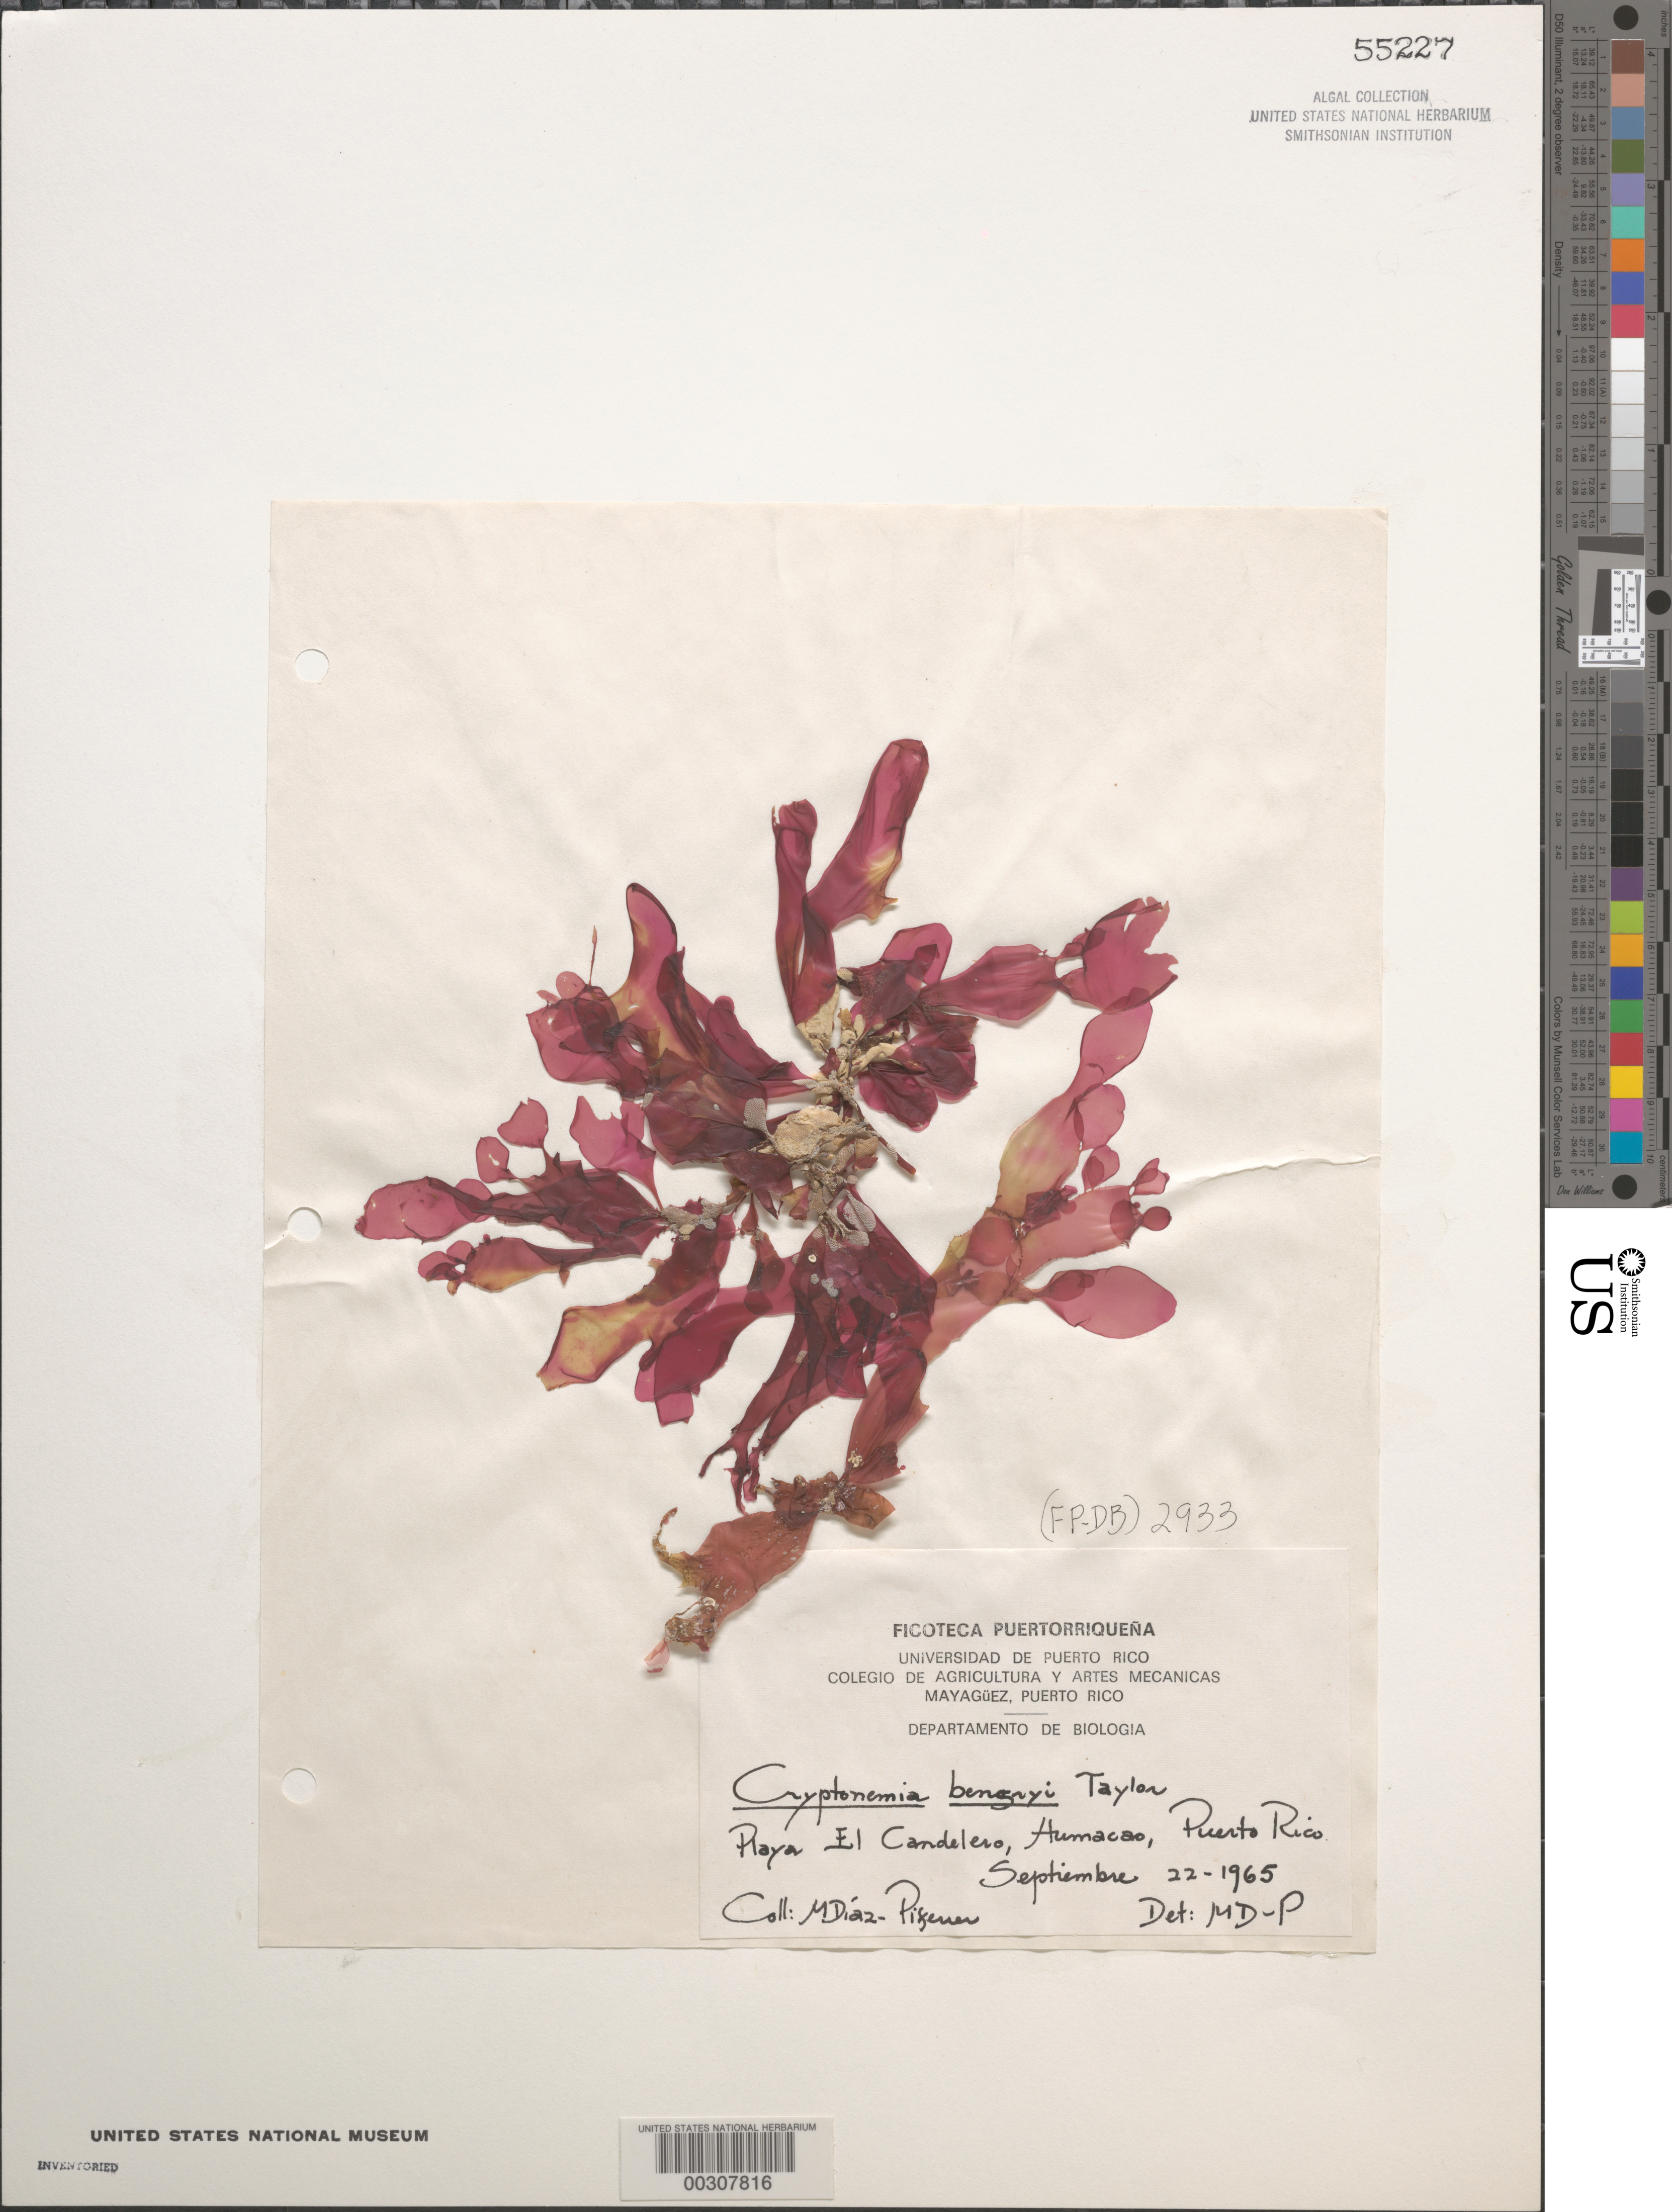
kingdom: Plantae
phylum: Rhodophyta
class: Florideophyceae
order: Halymeniales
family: Halymeniaceae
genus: Cryptonemia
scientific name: Cryptonemia bengryi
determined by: Diaz-Piferrer, M.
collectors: M. Diaz-Piferrer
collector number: (fp-db) 2933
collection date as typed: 22 Sep 1965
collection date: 1965-09-22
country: Puerto Rico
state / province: Humacao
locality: Playa el candelero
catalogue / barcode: US 55227